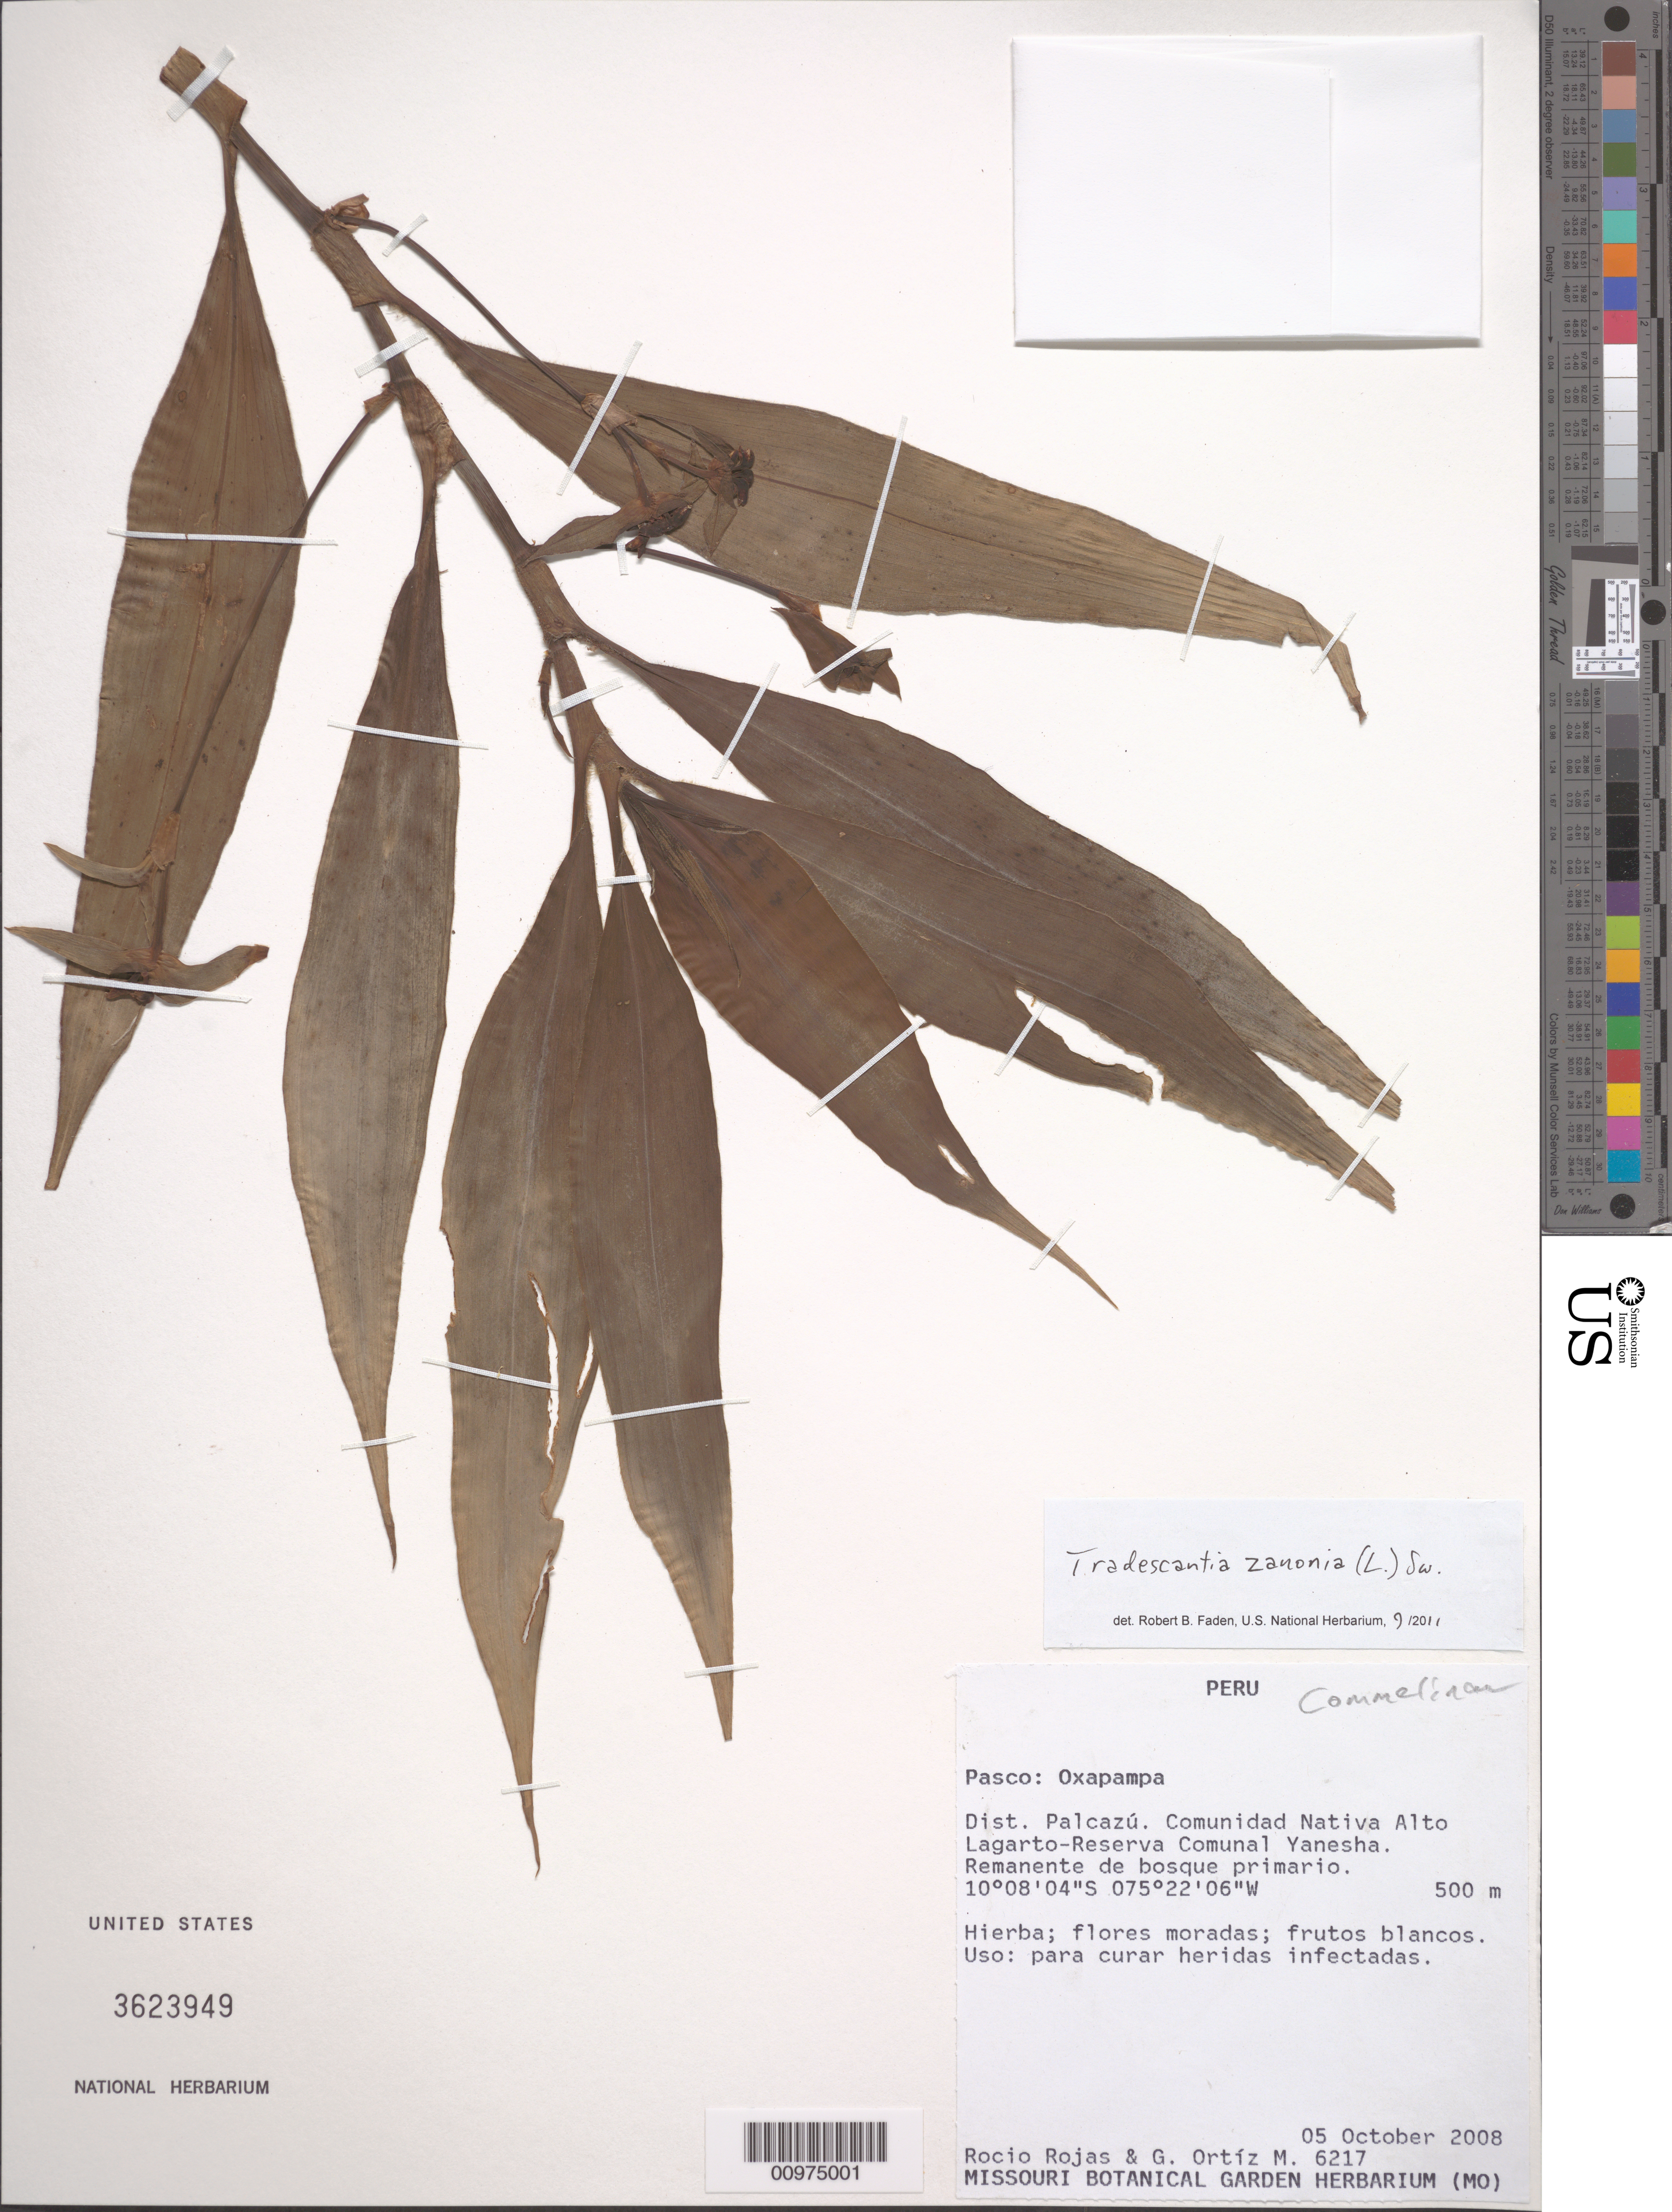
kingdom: Plantae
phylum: Tracheophyta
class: Liliopsida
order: Commelinales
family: Commelinaceae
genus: Tradescantia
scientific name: Tradescantia zanonia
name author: (L.) Sw.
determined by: Faden, Robert B., (US), Smithsonian Institution - National Museum of Natural History (UNITED STATES)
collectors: R. Rojas & G. Ortiz M.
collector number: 6217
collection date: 2008-10-05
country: Peru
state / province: Pasco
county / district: Oxapampa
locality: Comunidad Nativa Alto Lagarto-Reserva Comunal Yanesha.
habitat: Remanente de bosque primario.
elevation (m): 500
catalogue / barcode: US 3623949